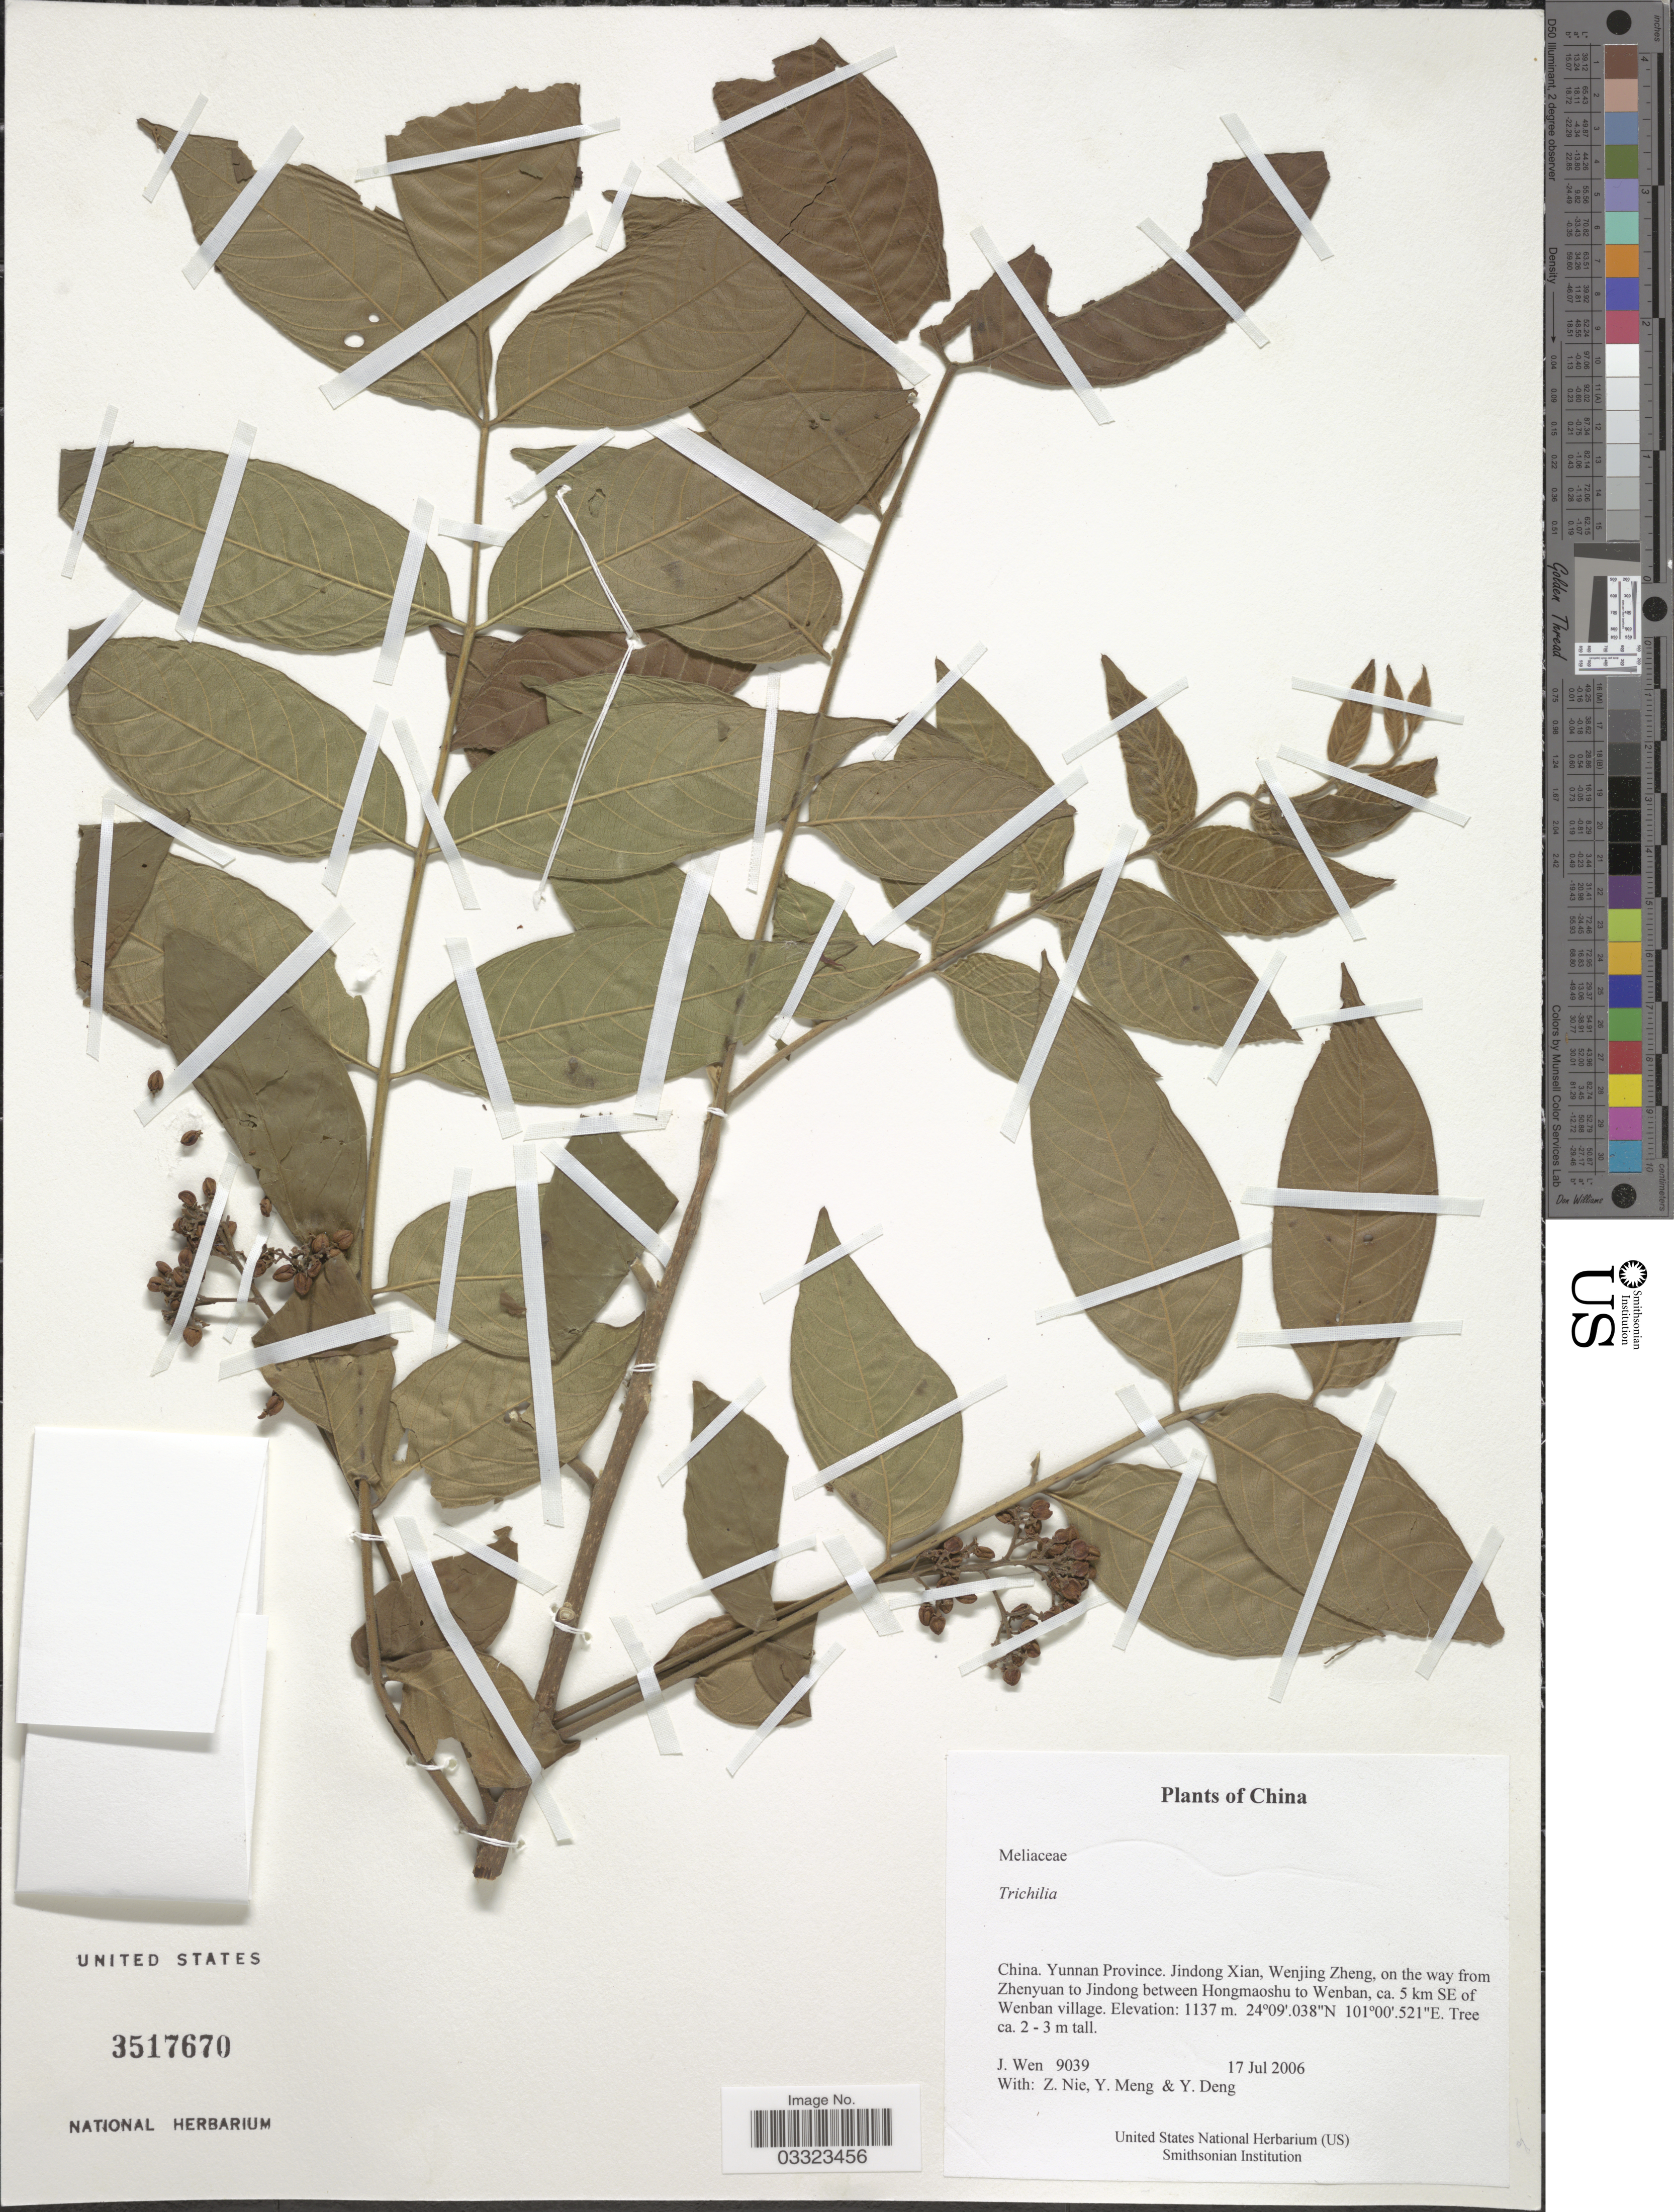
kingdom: Plantae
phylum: Tracheophyta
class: Magnoliopsida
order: Sapindales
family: Meliaceae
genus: Trichilia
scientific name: Trichilia sp.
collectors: J. Wen, Z. Nie, Y. Meng & Y. Deng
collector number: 9039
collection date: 2006-07-17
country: China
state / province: Yunnan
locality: Jindong Xian, Wenjing Zheng, on the way from Zhenyuan to Jindong between Hongmaoshu to Wenban, ca. 5 km SE of Wenban village.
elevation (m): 1137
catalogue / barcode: US 3517670